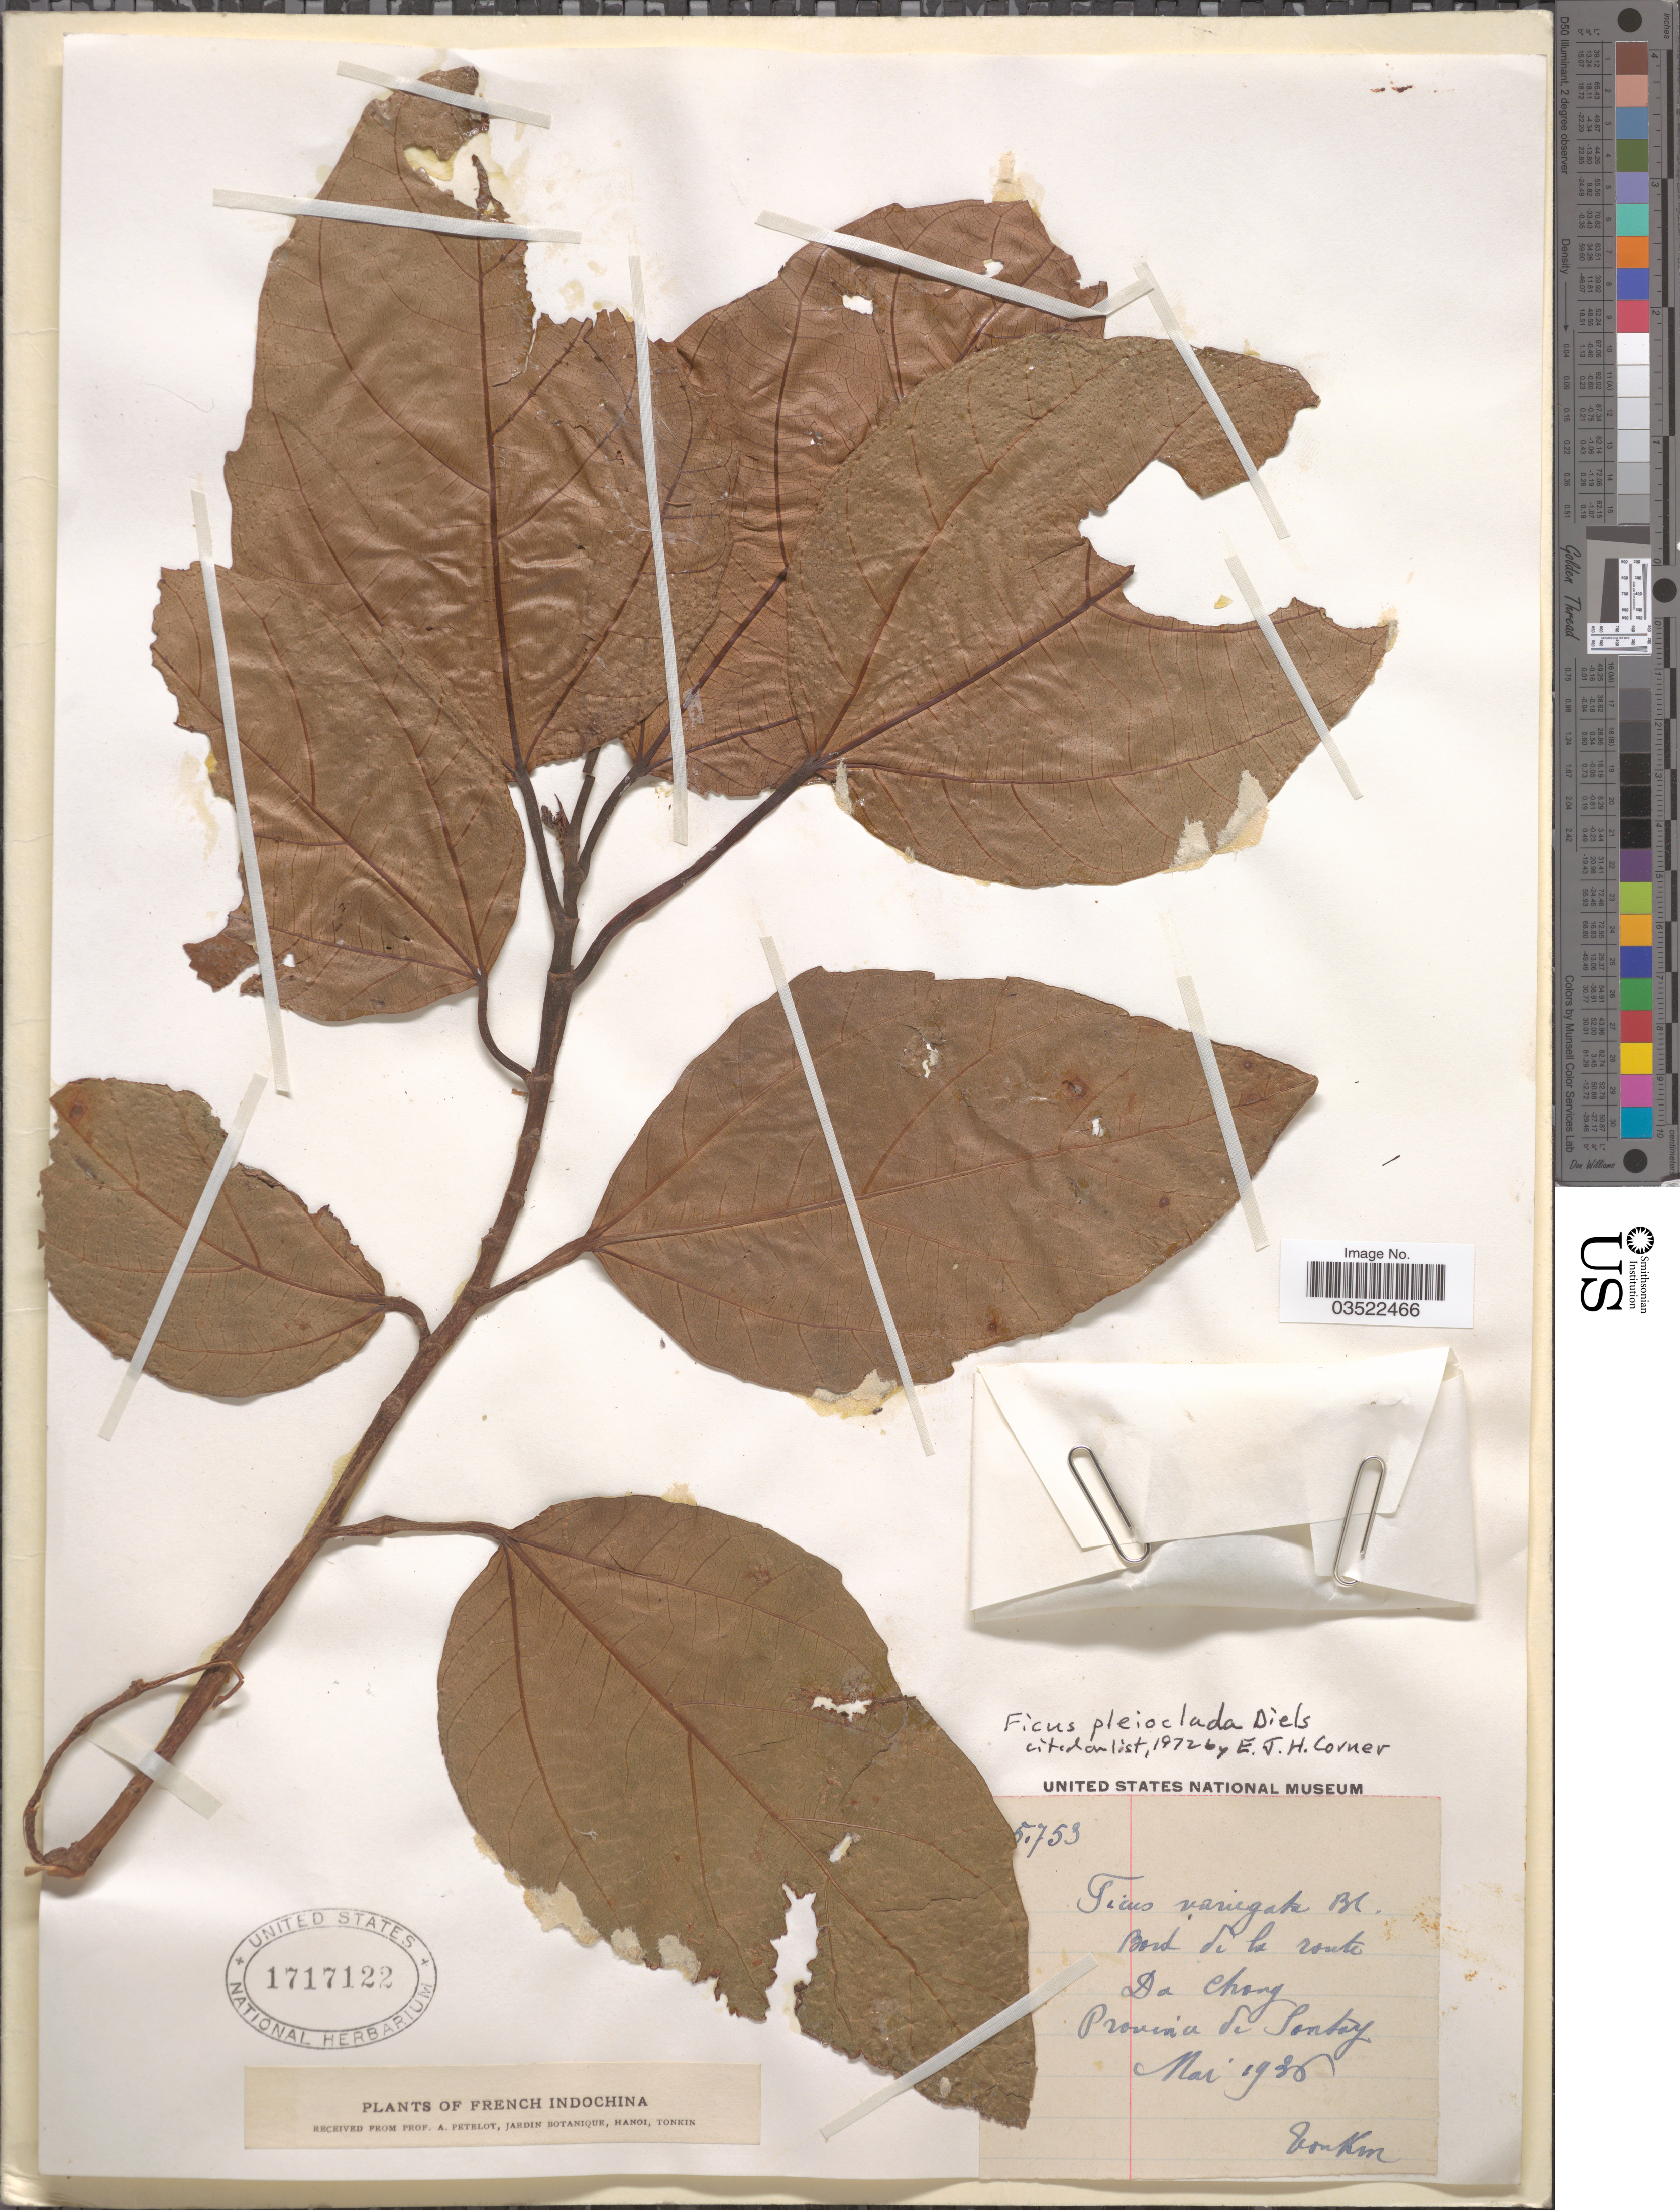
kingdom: Plantae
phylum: Tracheophyta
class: Magnoliopsida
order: Rosales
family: Moraceae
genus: Ficus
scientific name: Ficus pleioclada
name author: Diels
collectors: A. Petelot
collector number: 5753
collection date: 1936-05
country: Vietnam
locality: French Indochina. Bord de la route Da Chong. Provincia de Sontay.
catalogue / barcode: US 1717122